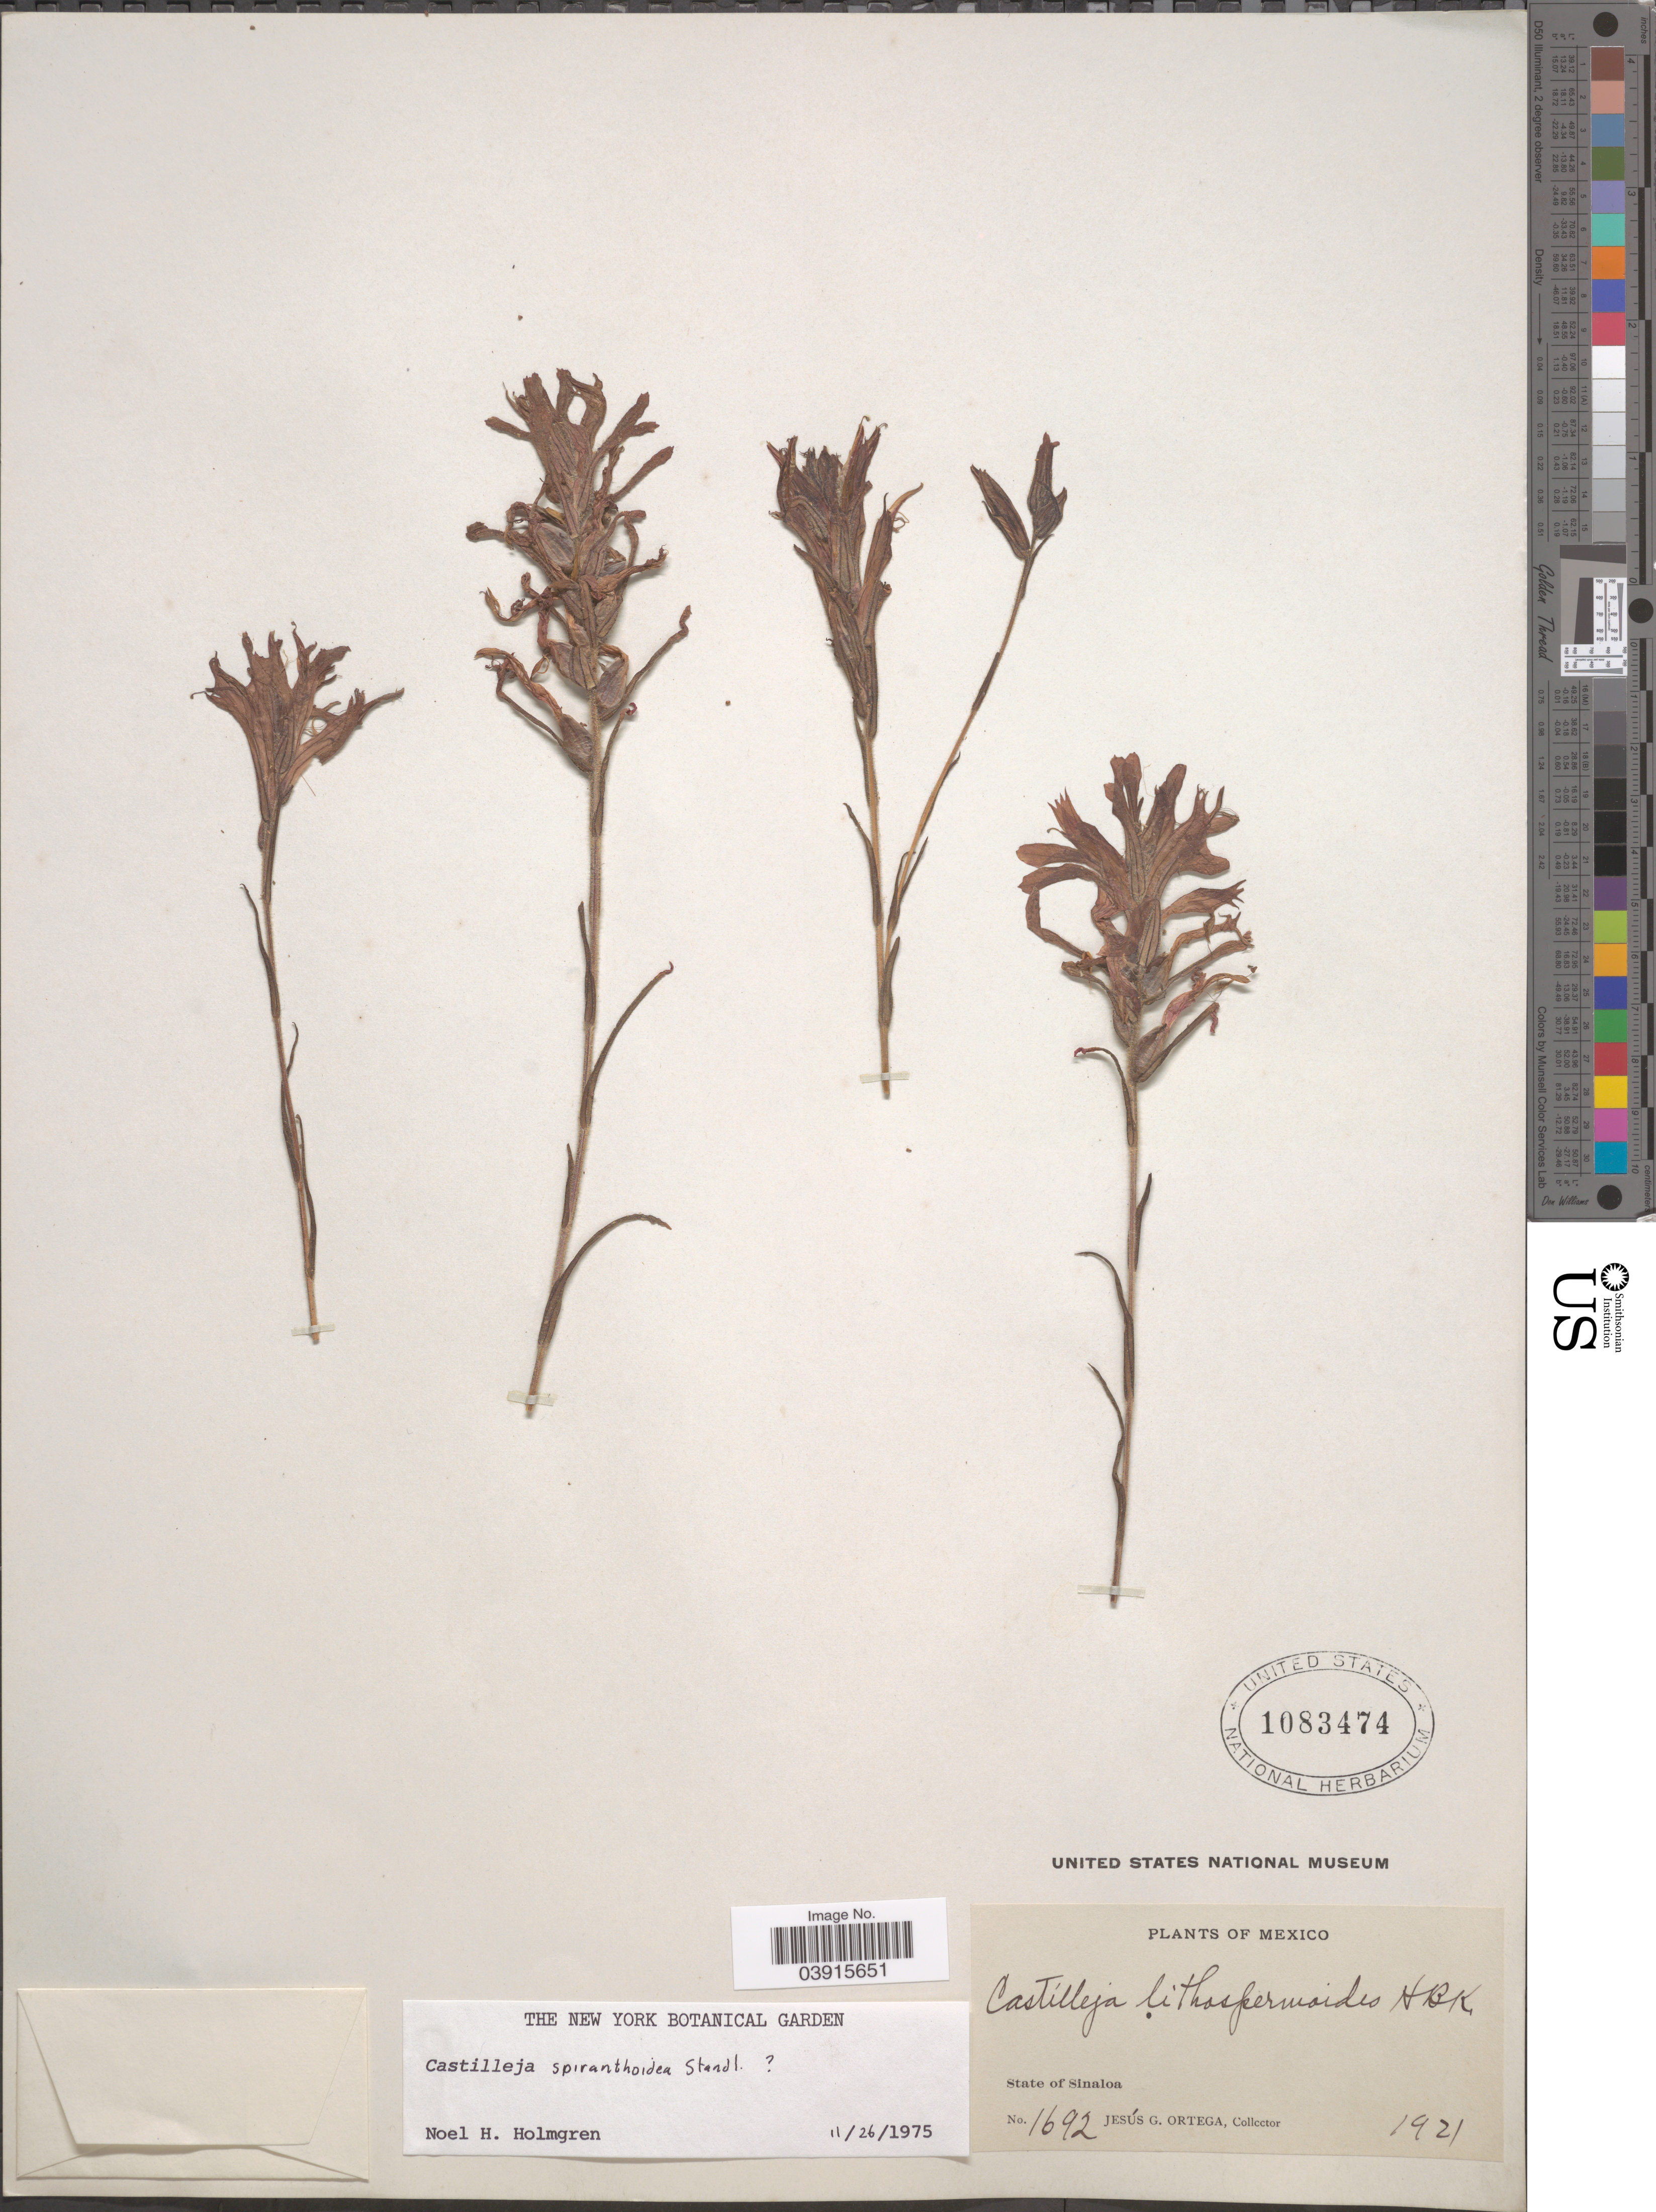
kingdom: Plantae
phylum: Tracheophyta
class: Magnoliopsida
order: Lamiales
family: Orobanchaceae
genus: Castilleja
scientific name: Castilleja spiranthoides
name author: Standl.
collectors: J. Ortega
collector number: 1692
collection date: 1921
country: Mexico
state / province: Sinaloa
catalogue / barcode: US 1083474